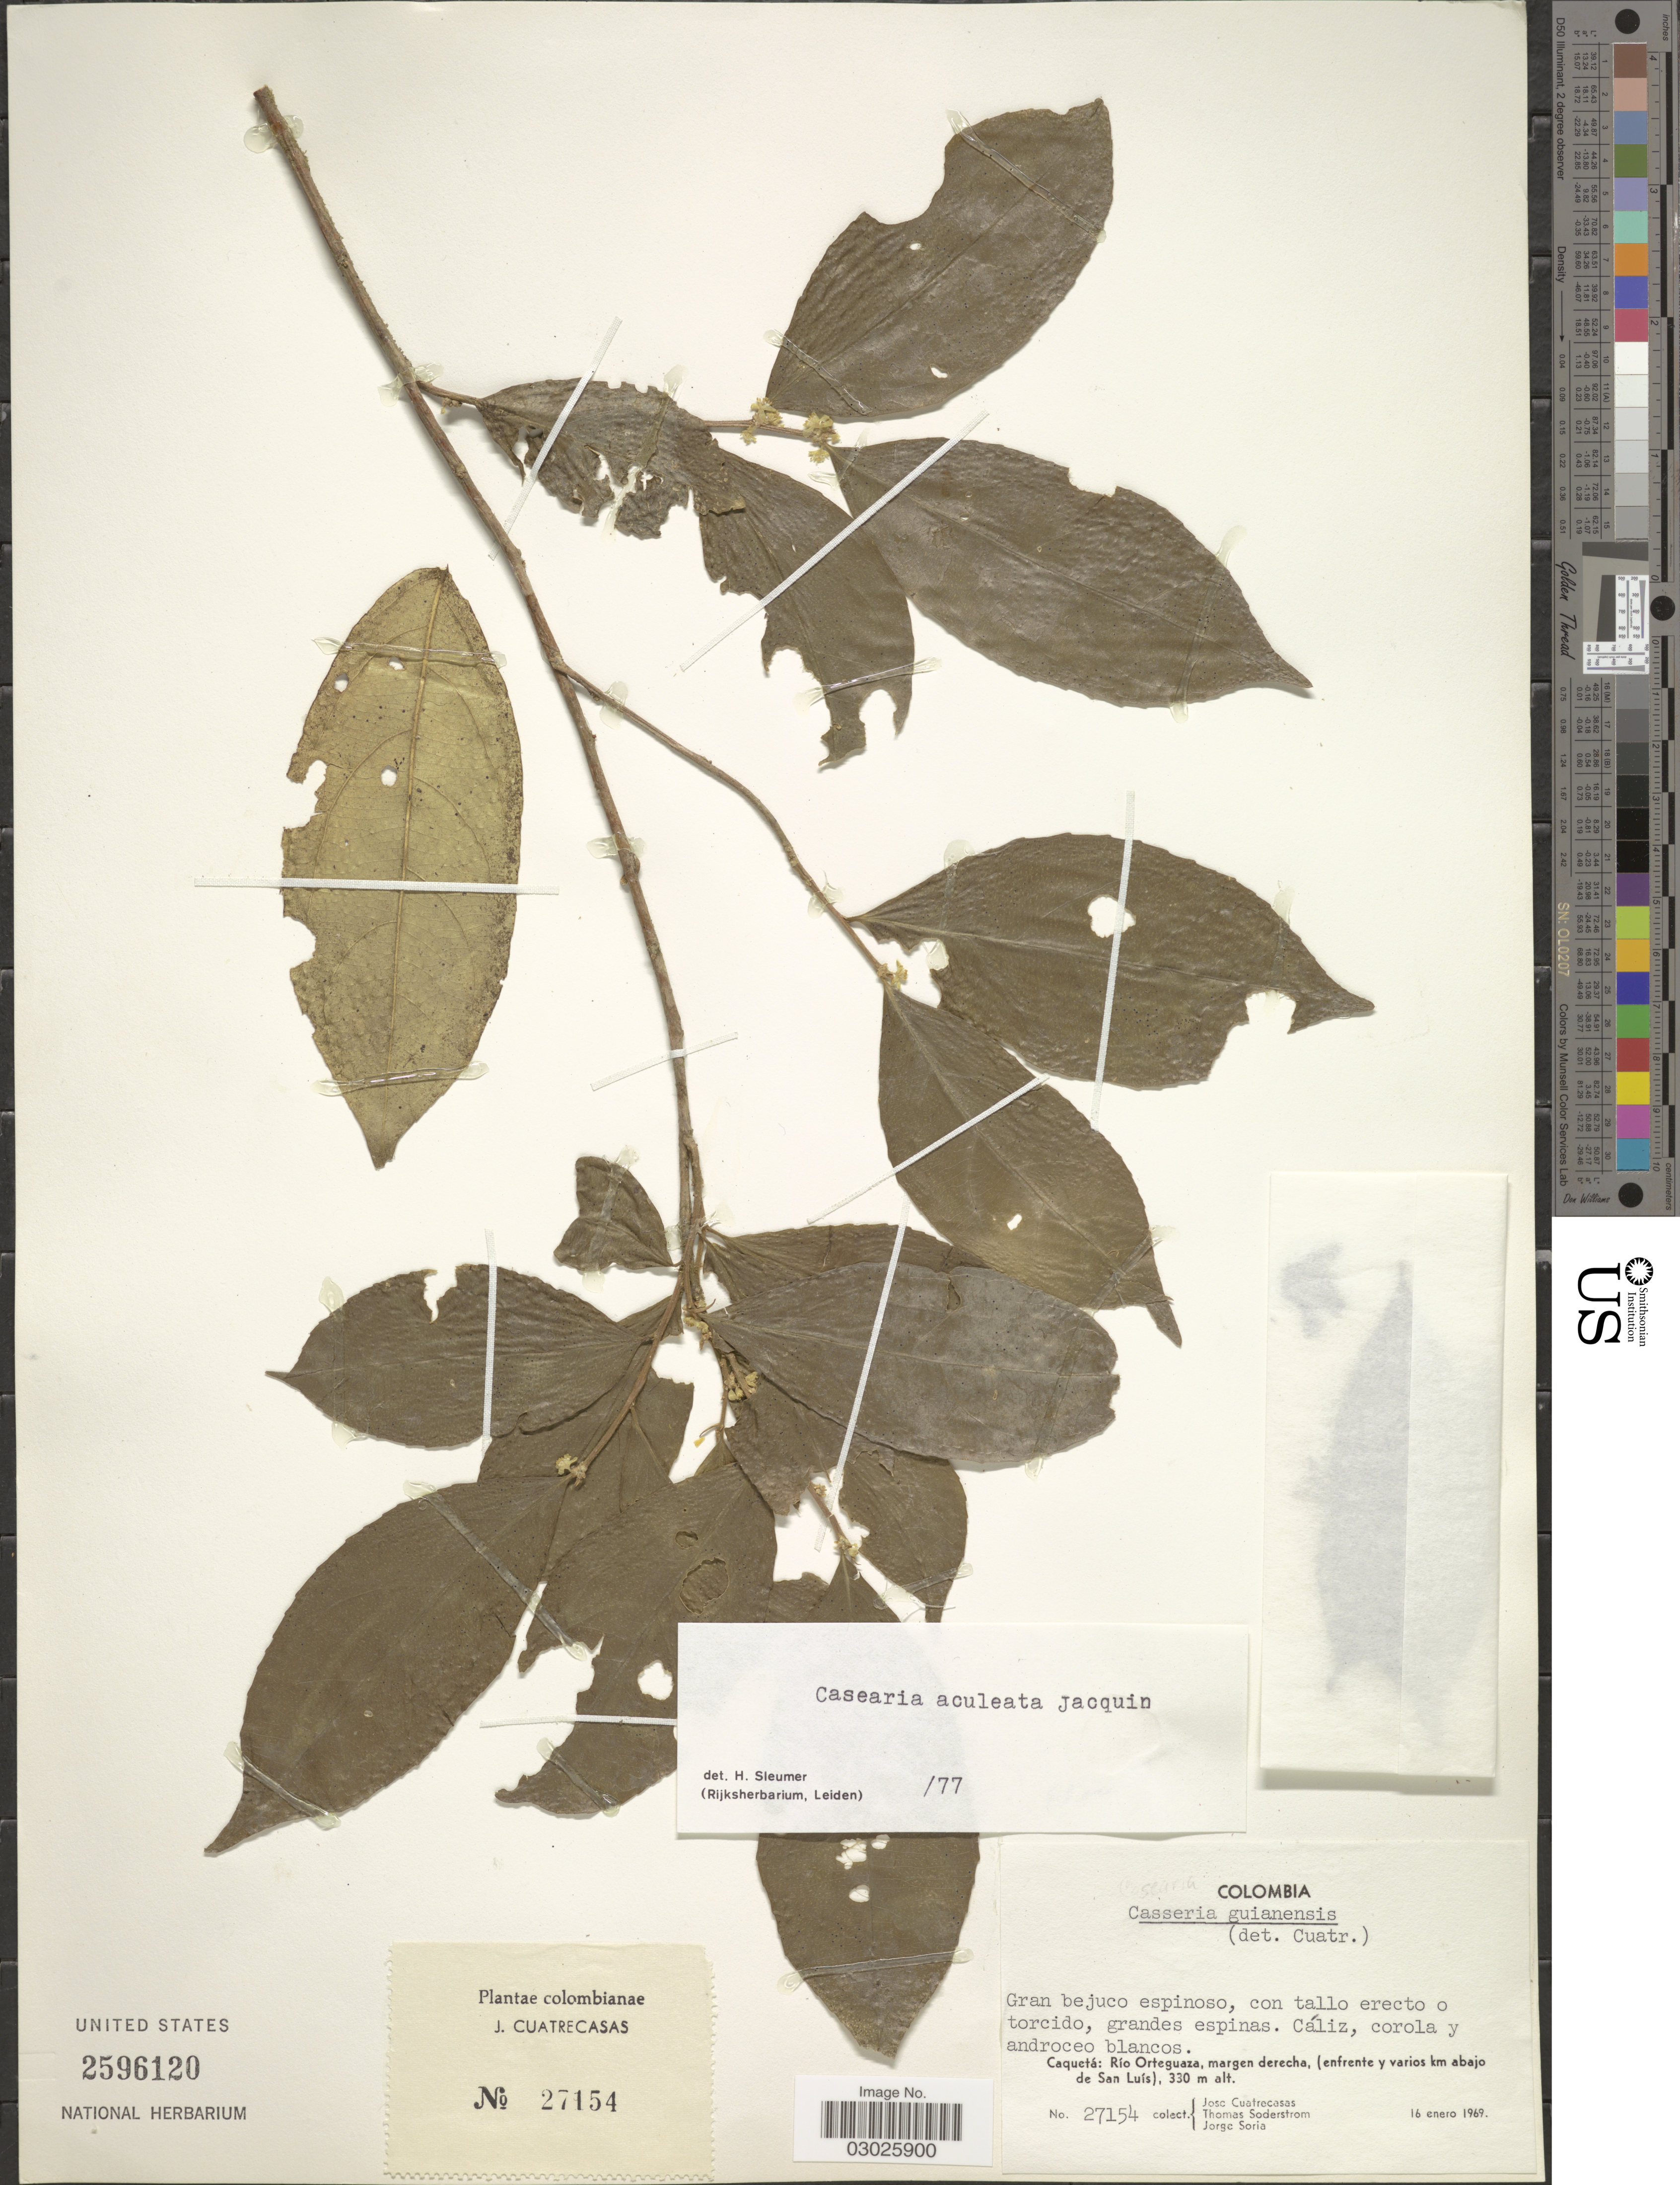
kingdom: Plantae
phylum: Tracheophyta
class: Magnoliopsida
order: Malpighiales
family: Salicaceae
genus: Casearia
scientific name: Casearia aculeata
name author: Jacq.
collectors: J. Cuatrecasas, T. R. Soderstrom & J. Soria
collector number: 27154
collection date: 1969-01-16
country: Colombia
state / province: Caquetá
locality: Caliz, corola y androceo blancos. Río Orteguaza, margen derecha, (enfrente y varios km abajo de San Luís).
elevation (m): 330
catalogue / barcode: US 2596120